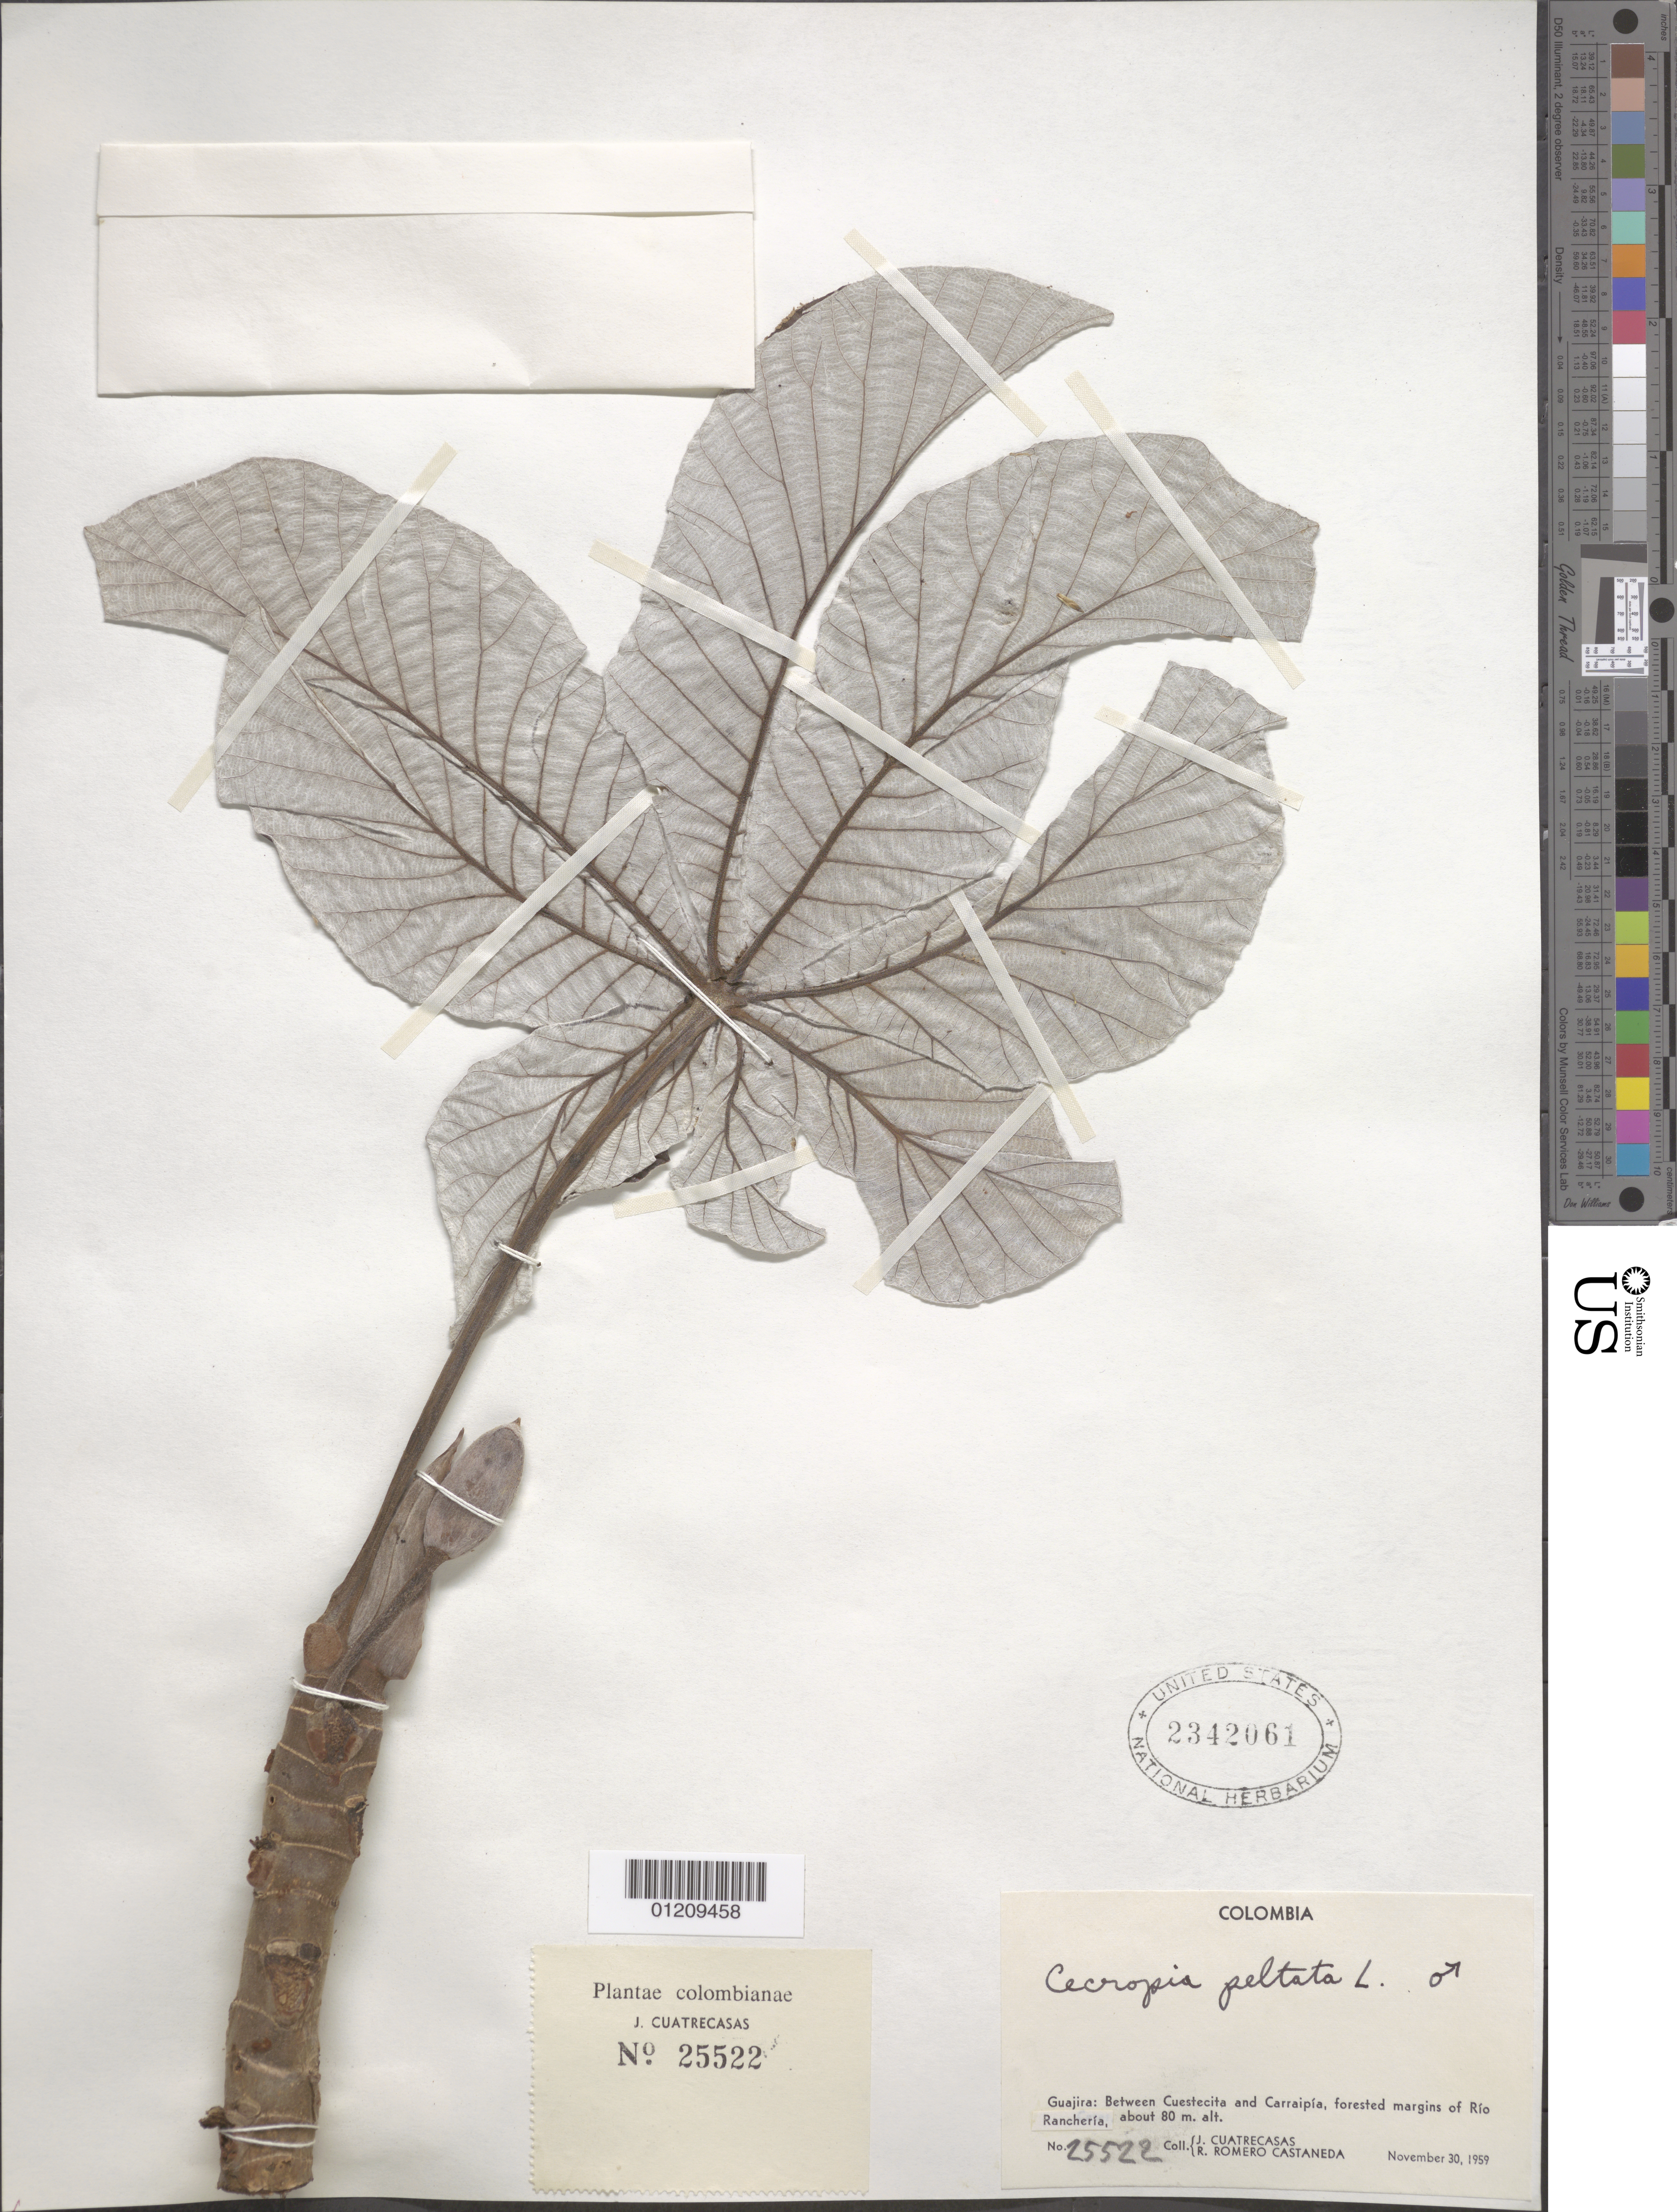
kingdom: Plantae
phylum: Tracheophyta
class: Magnoliopsida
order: Rosales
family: Urticaceae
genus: Cecropia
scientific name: Cecropia peltata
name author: L.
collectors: J. Cuatrecasas & R. Romero Castañeda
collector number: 25522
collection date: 1959-11-30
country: Colombia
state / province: La Guajira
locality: Guajira: Between Cuesticita and Carraipía, forested margins of Rio Rancheria.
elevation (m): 80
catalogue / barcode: US 2342061